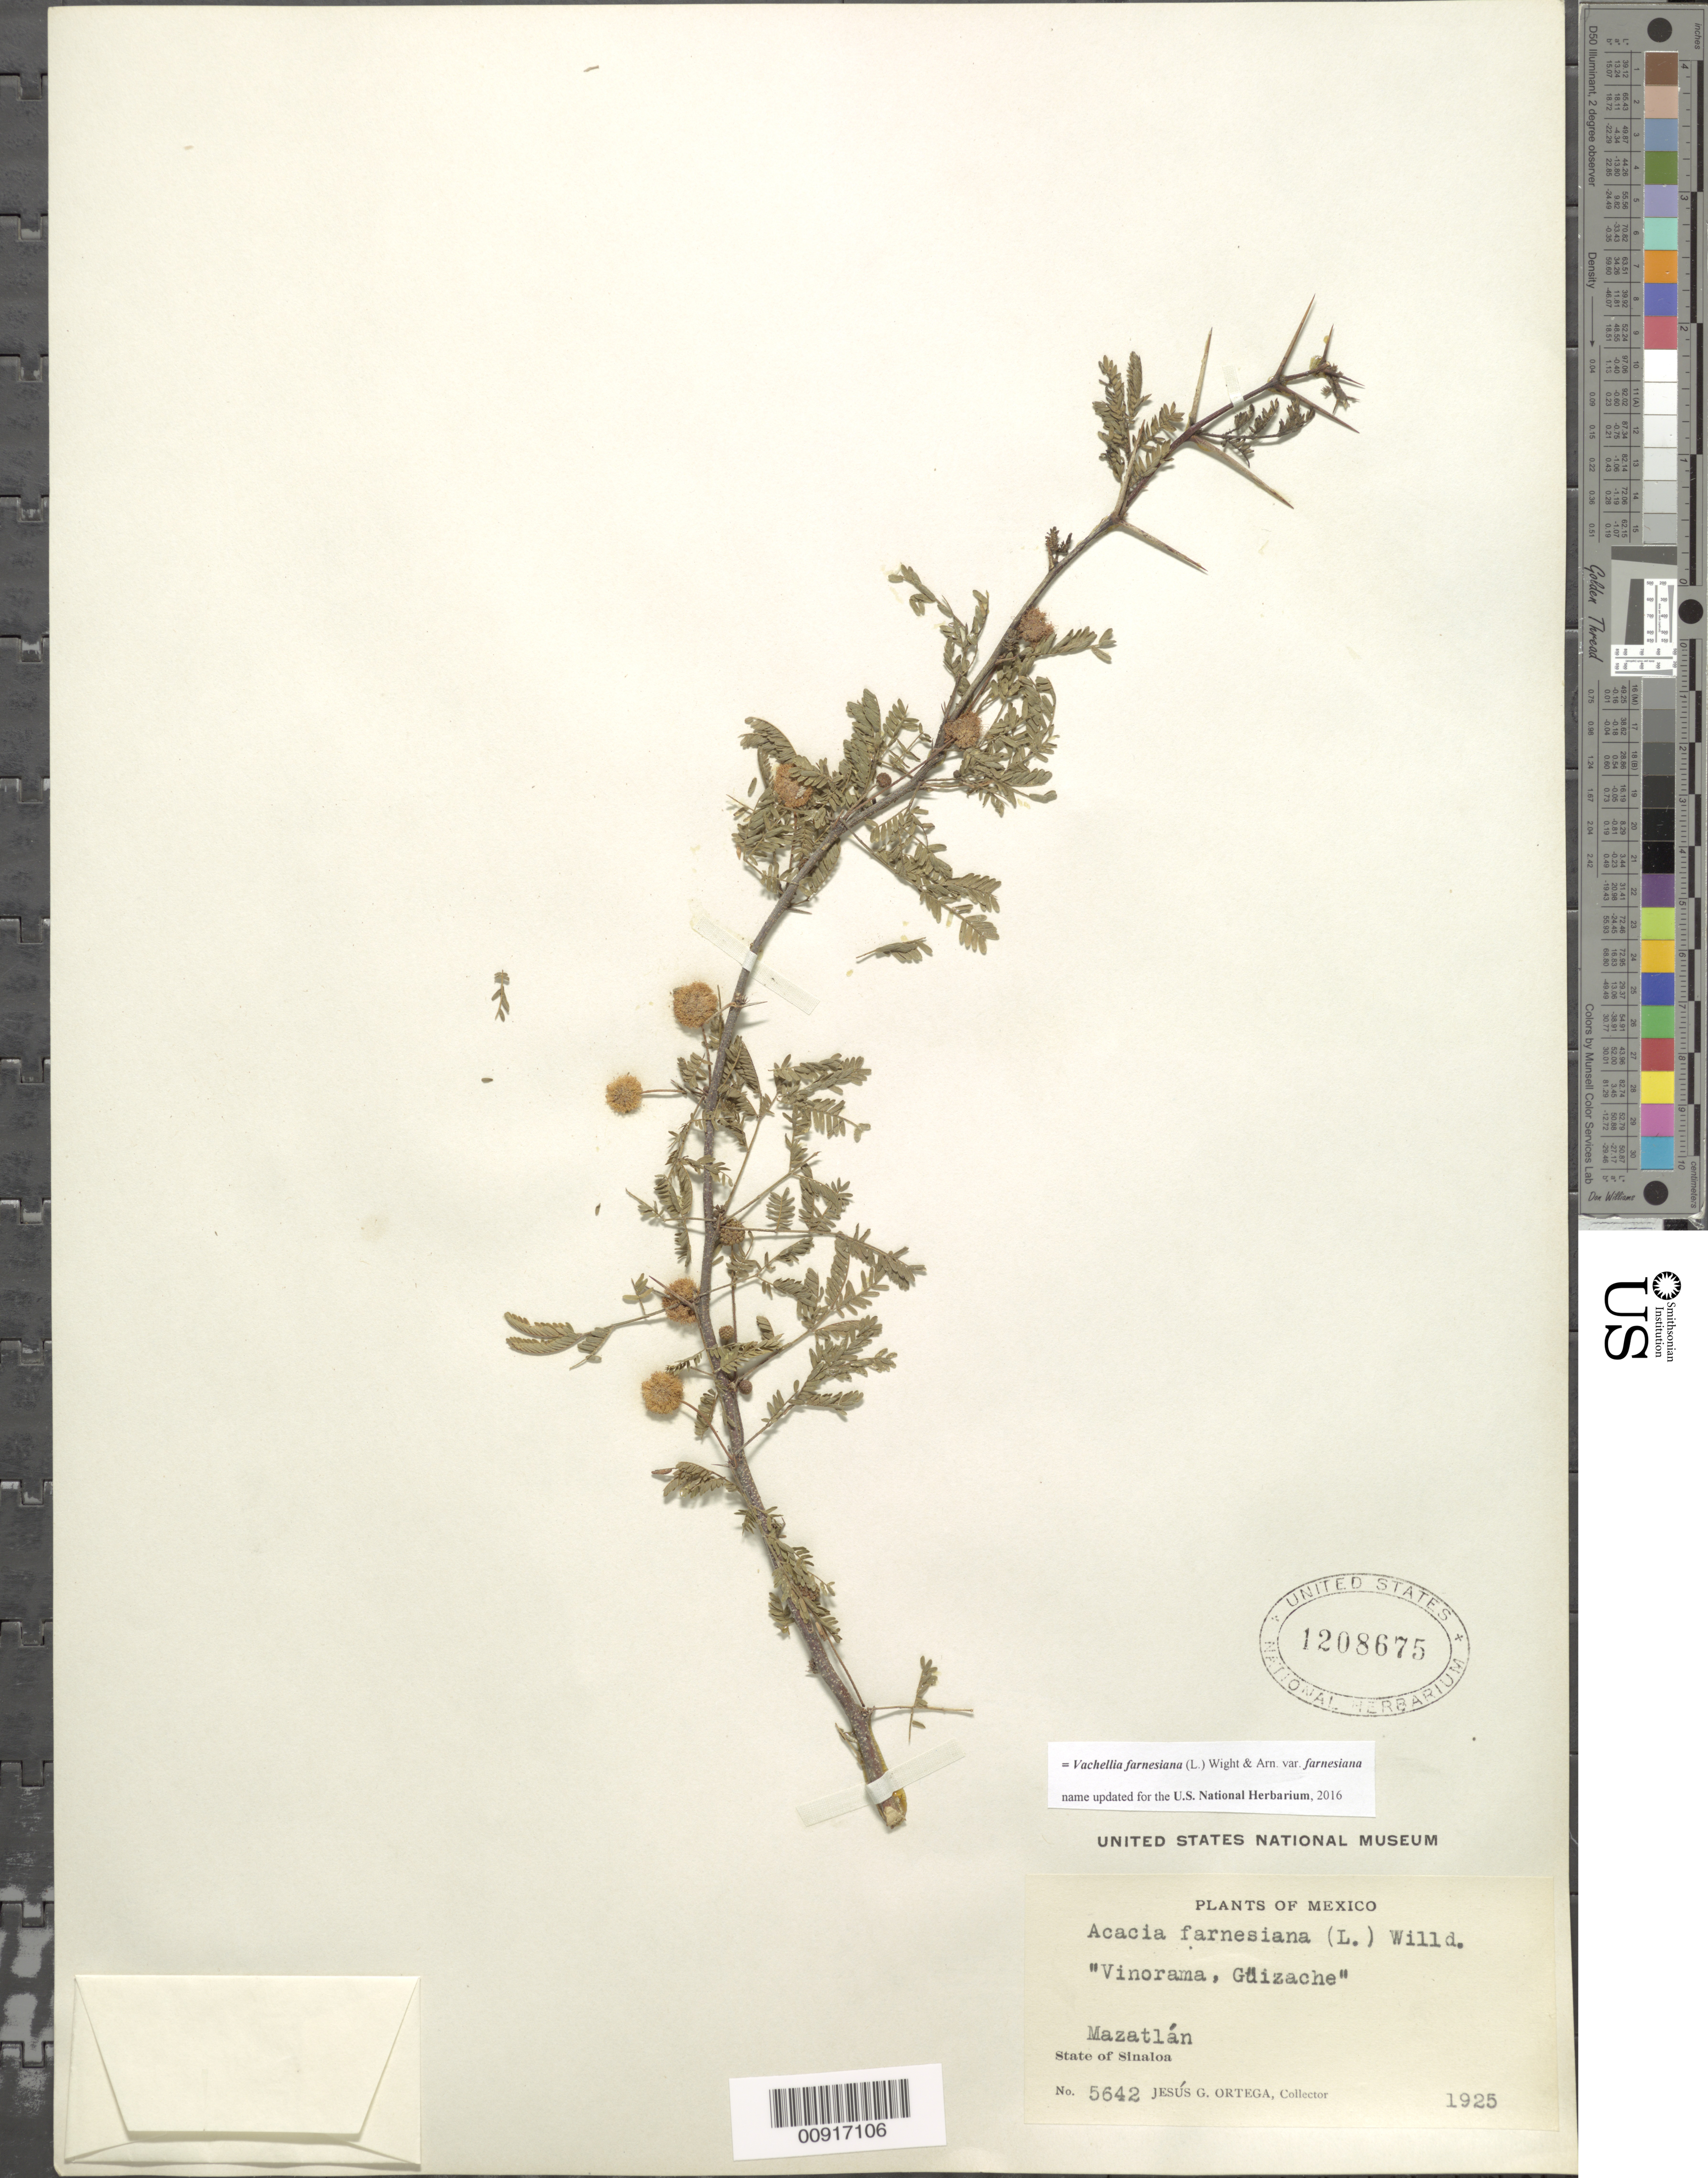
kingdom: Plantae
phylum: Tracheophyta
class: Magnoliopsida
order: Fabales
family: Fabaceae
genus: Vachellia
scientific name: Vachellia farnesiana var. farnesiana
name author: (L.) Wight & Arn.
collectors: J. Ortega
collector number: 5642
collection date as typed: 1925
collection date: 1925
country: Mexico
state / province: Sinaloa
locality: Mazatlán, State of Sinaloa.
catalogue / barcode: US 1208675